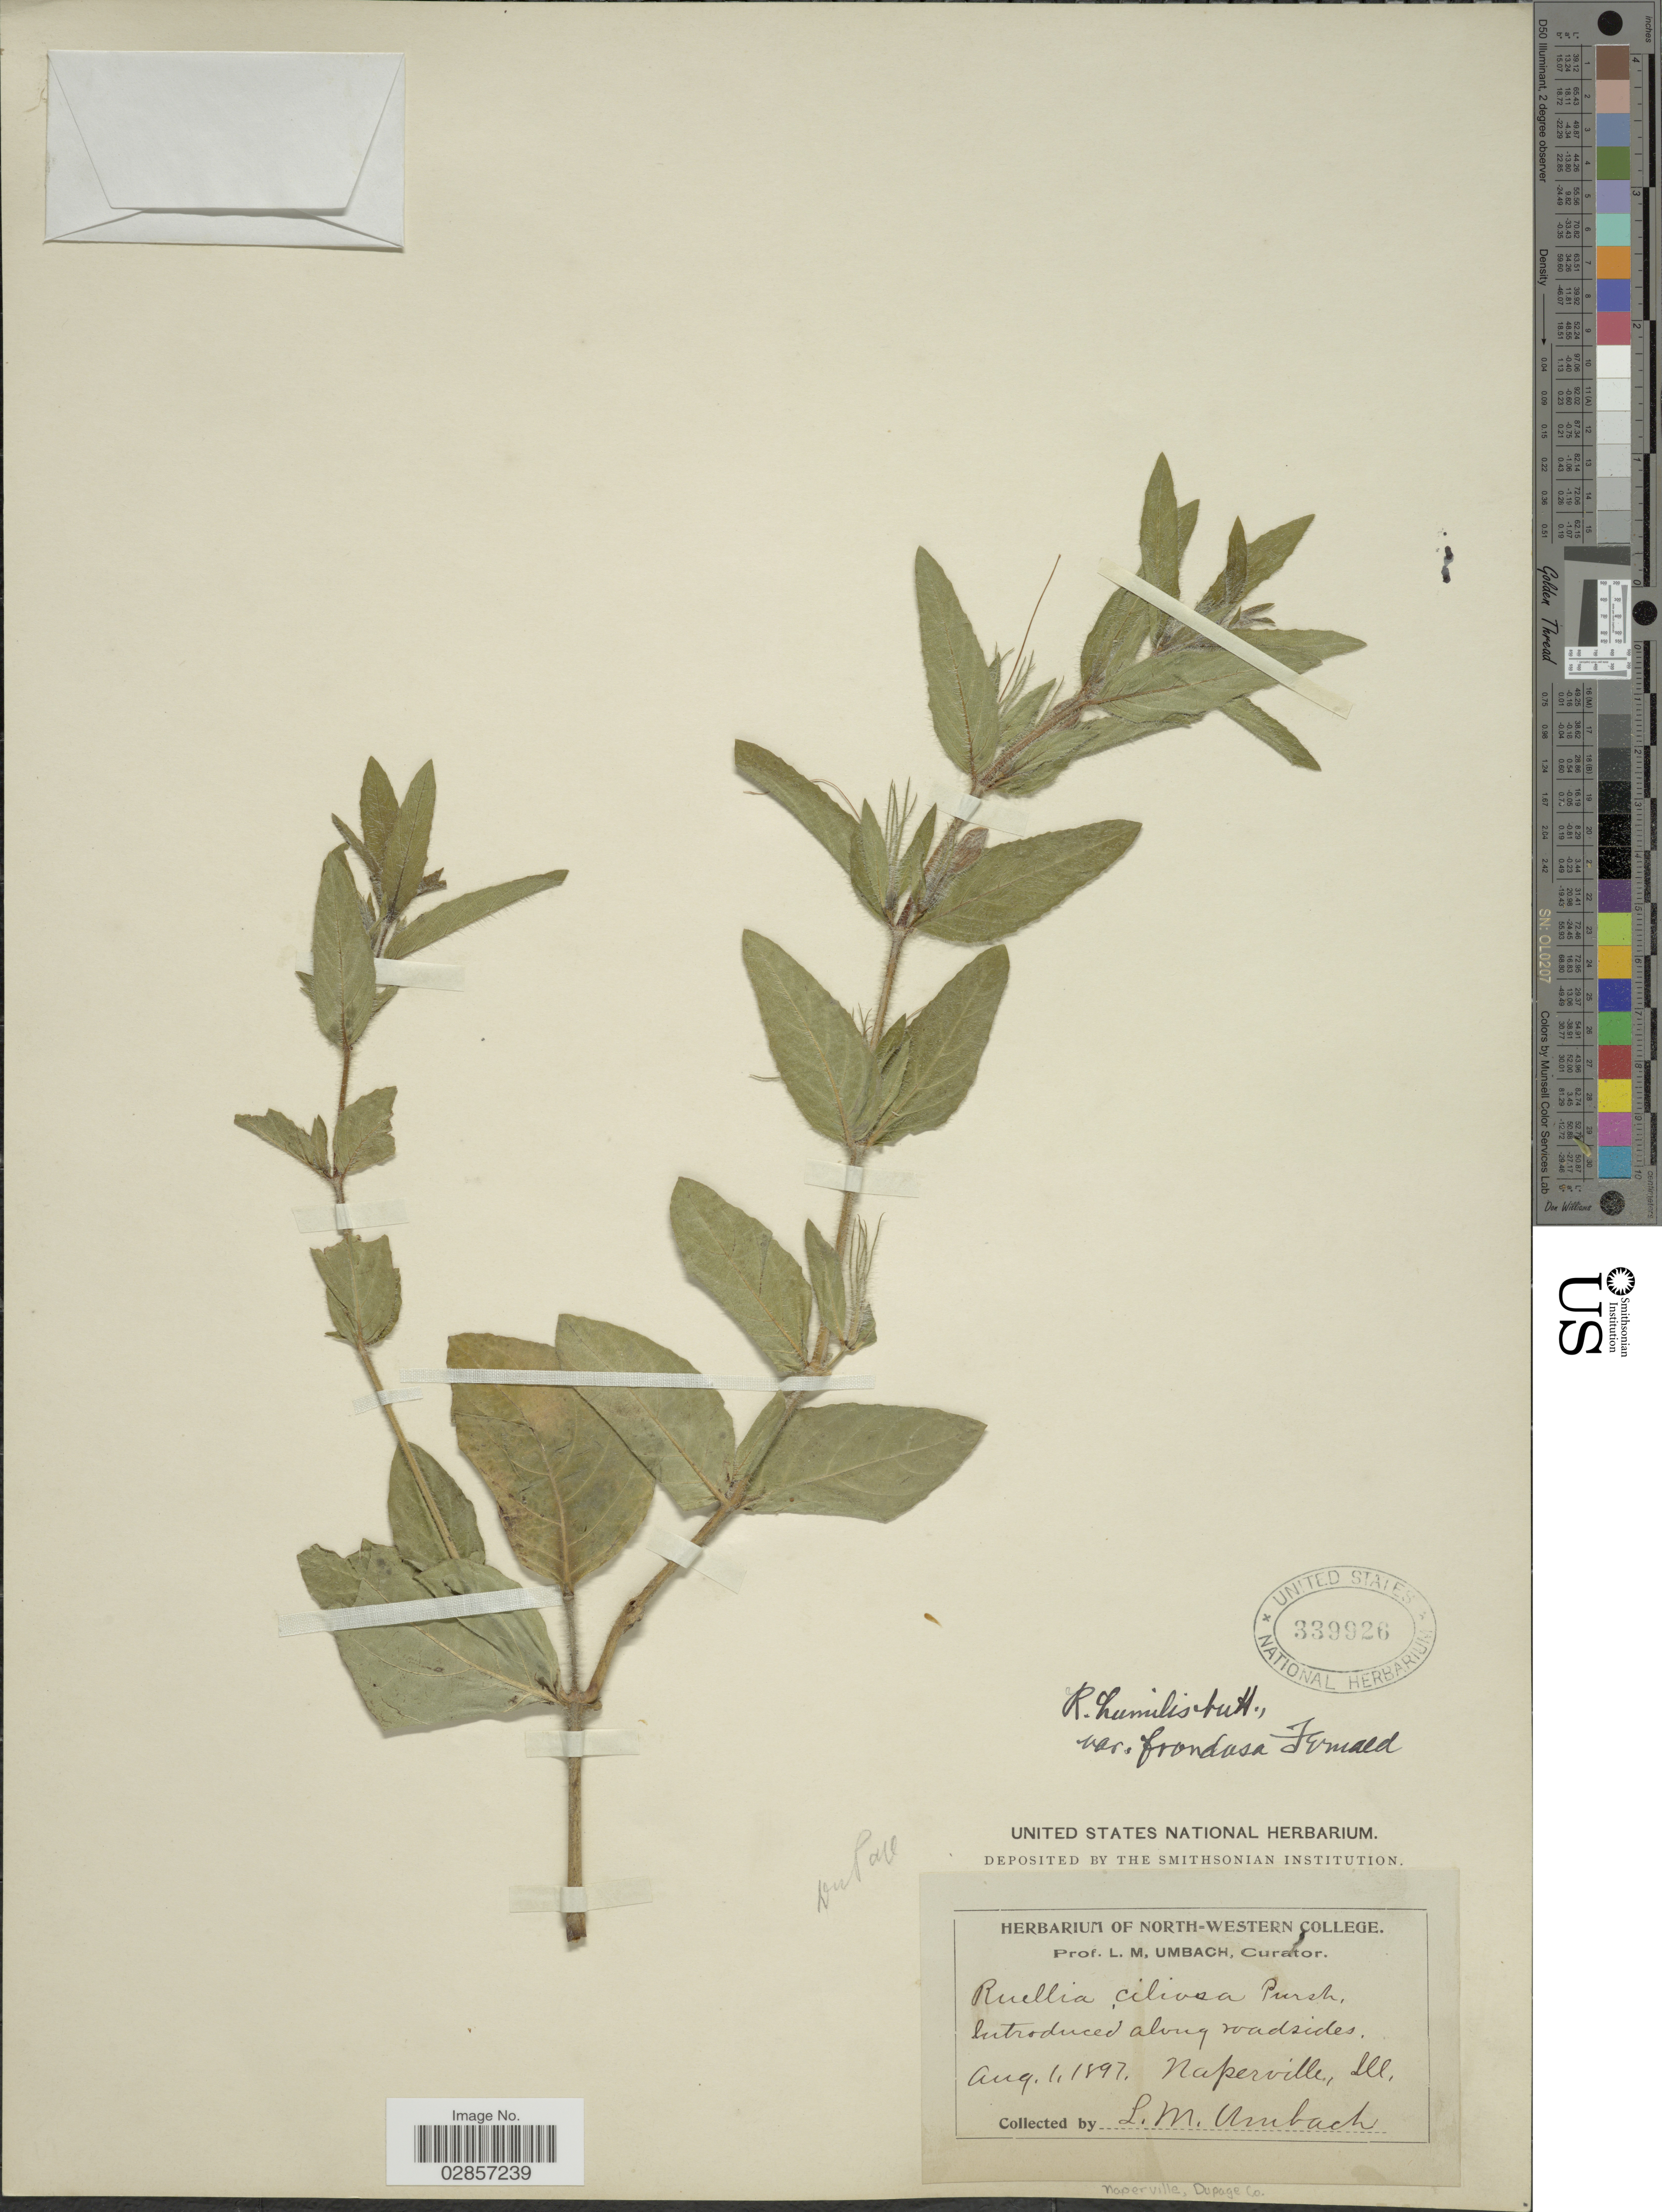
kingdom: Plantae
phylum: Tracheophyta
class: Magnoliopsida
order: Lamiales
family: Acanthaceae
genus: Ruellia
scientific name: Ruellia humilis var. frondosa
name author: Fernald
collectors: L. M. Umbach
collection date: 1897-08-01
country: United States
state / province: Illinois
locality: Naperville, Ill.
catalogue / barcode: US 339926